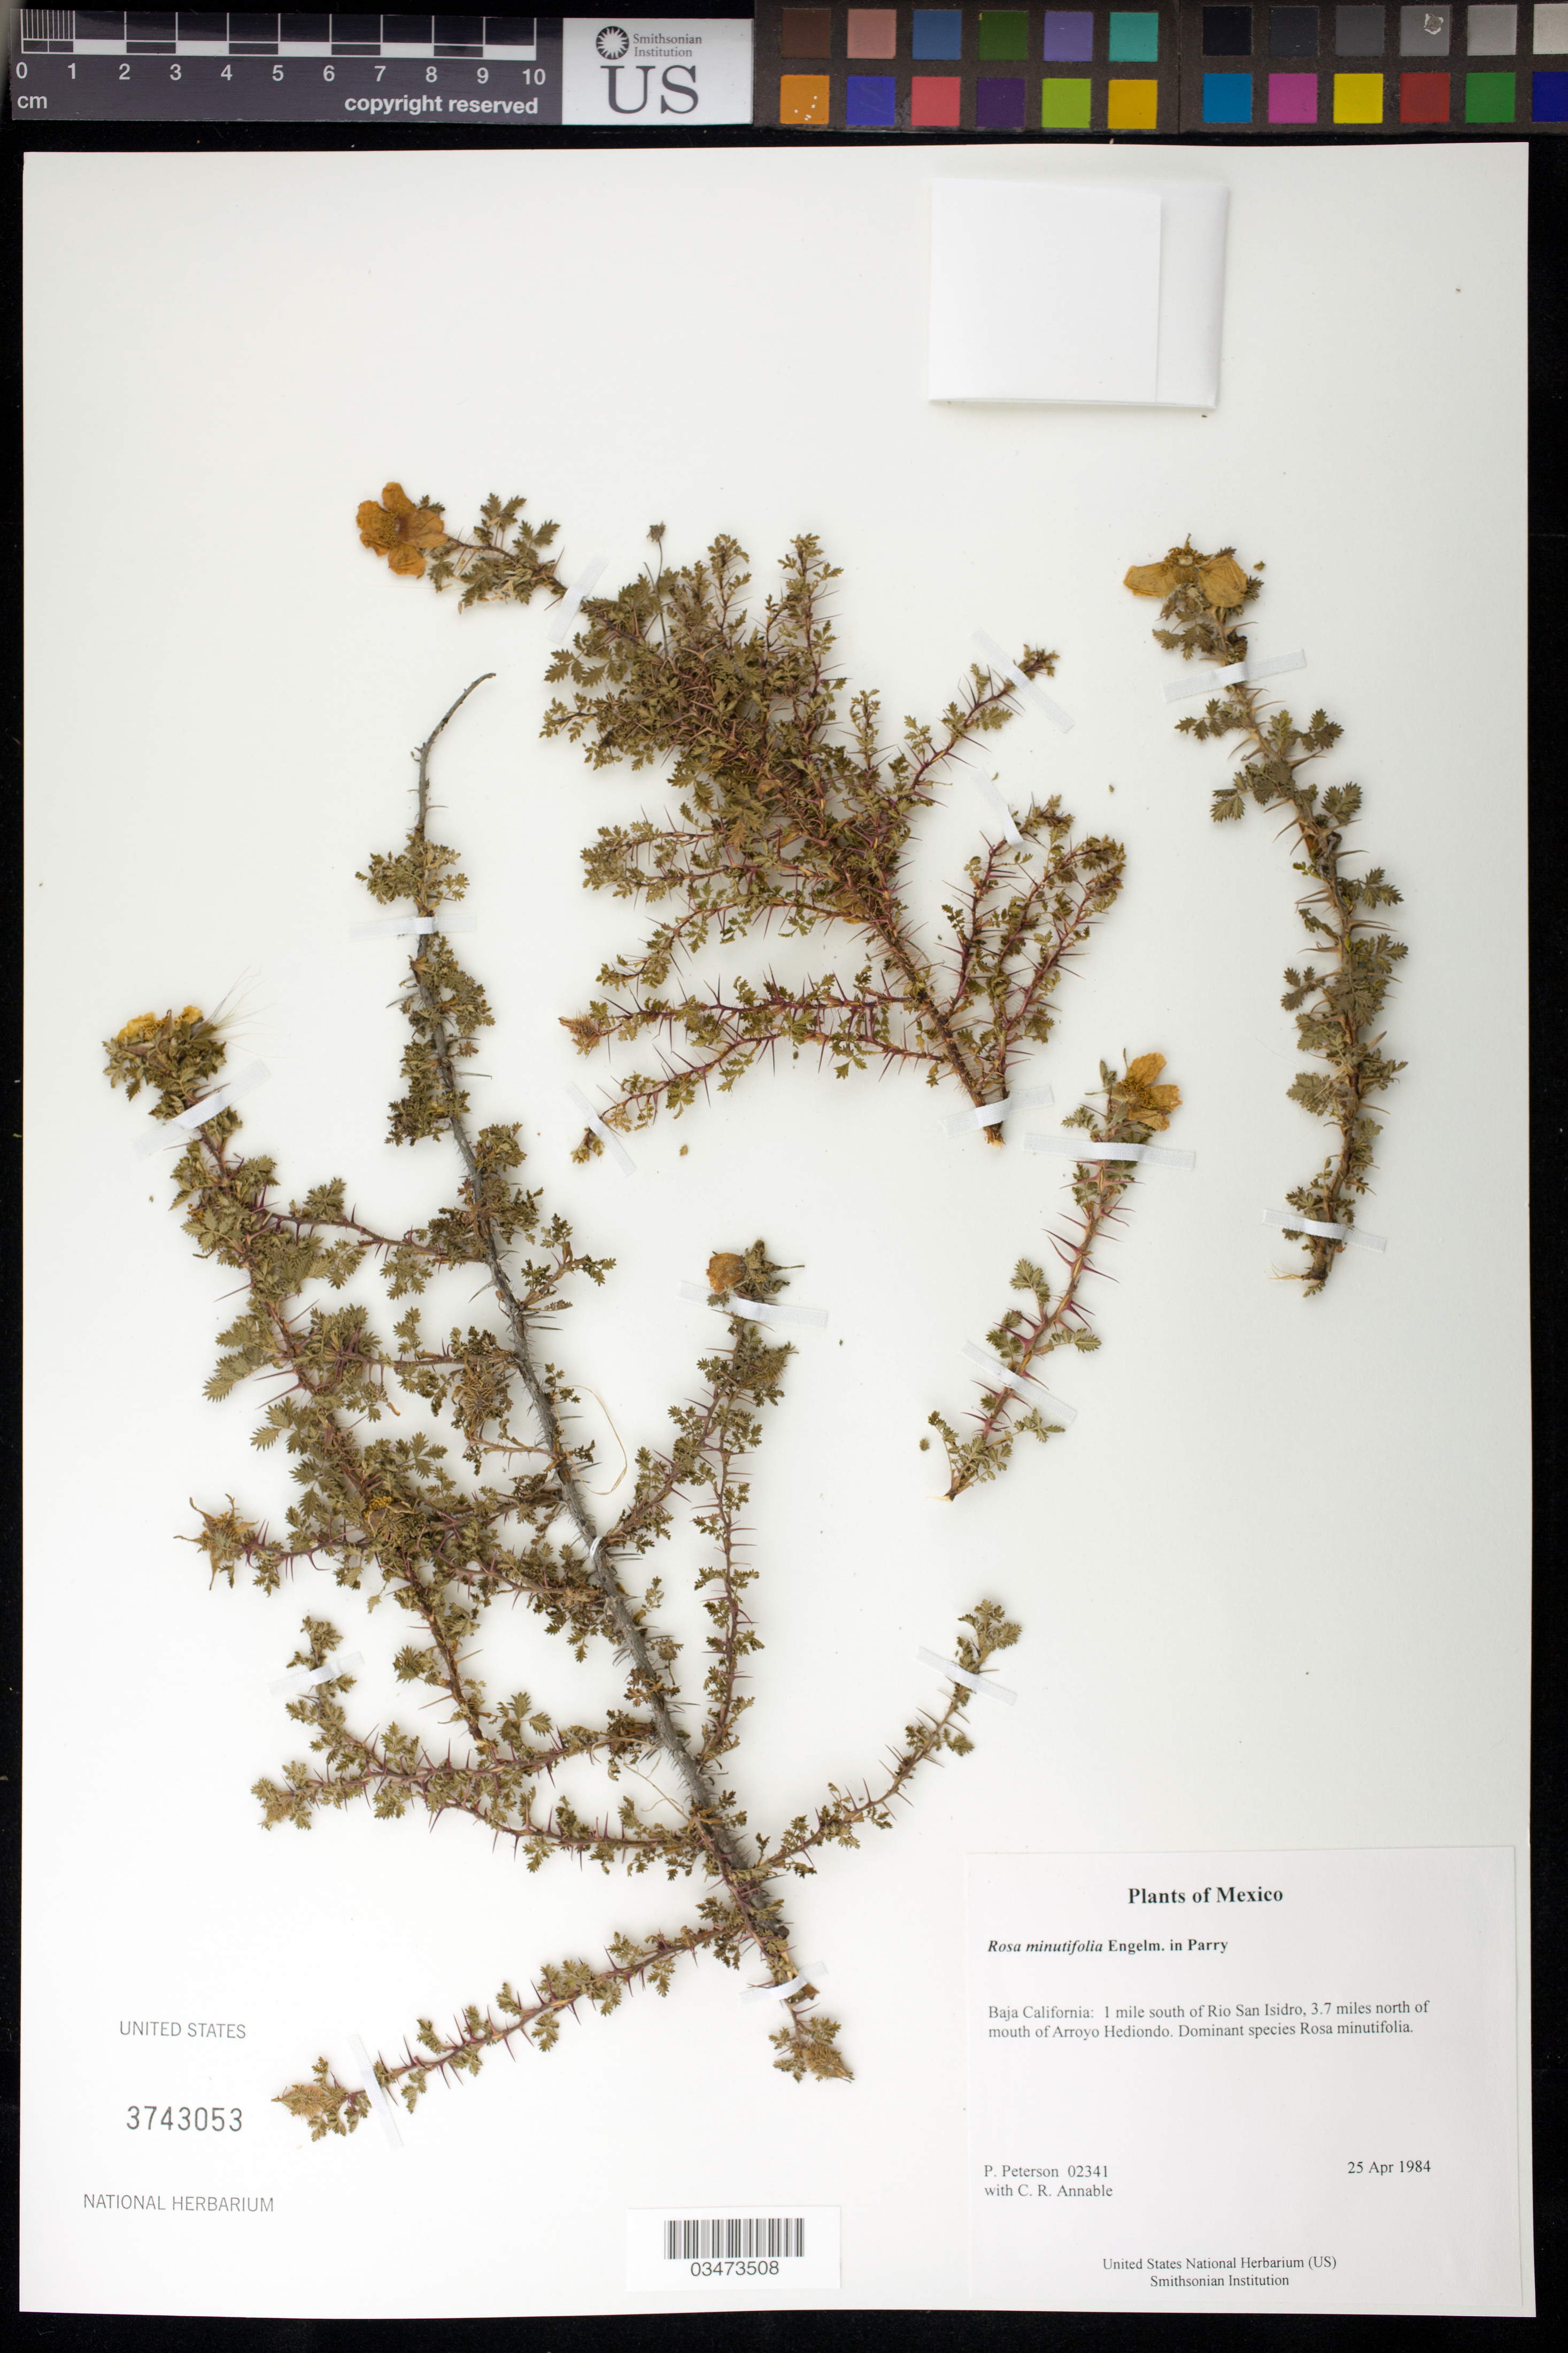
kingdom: Plantae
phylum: Tracheophyta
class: Magnoliopsida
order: Rosales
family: Rosaceae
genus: Rosa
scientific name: Rosa minutifolia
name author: Engelm. in Parry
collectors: P. M. Peterson & C. R. Annable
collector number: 02341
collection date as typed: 25 Apr 1984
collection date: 1984-04-25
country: Mexico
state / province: Baja California Norte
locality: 1 mile south of Rio San Isidro, 3.7 miles north of mouth of Arroyo Hediondo.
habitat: Dominant species Rosa minutifolia.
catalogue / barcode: US 3743053